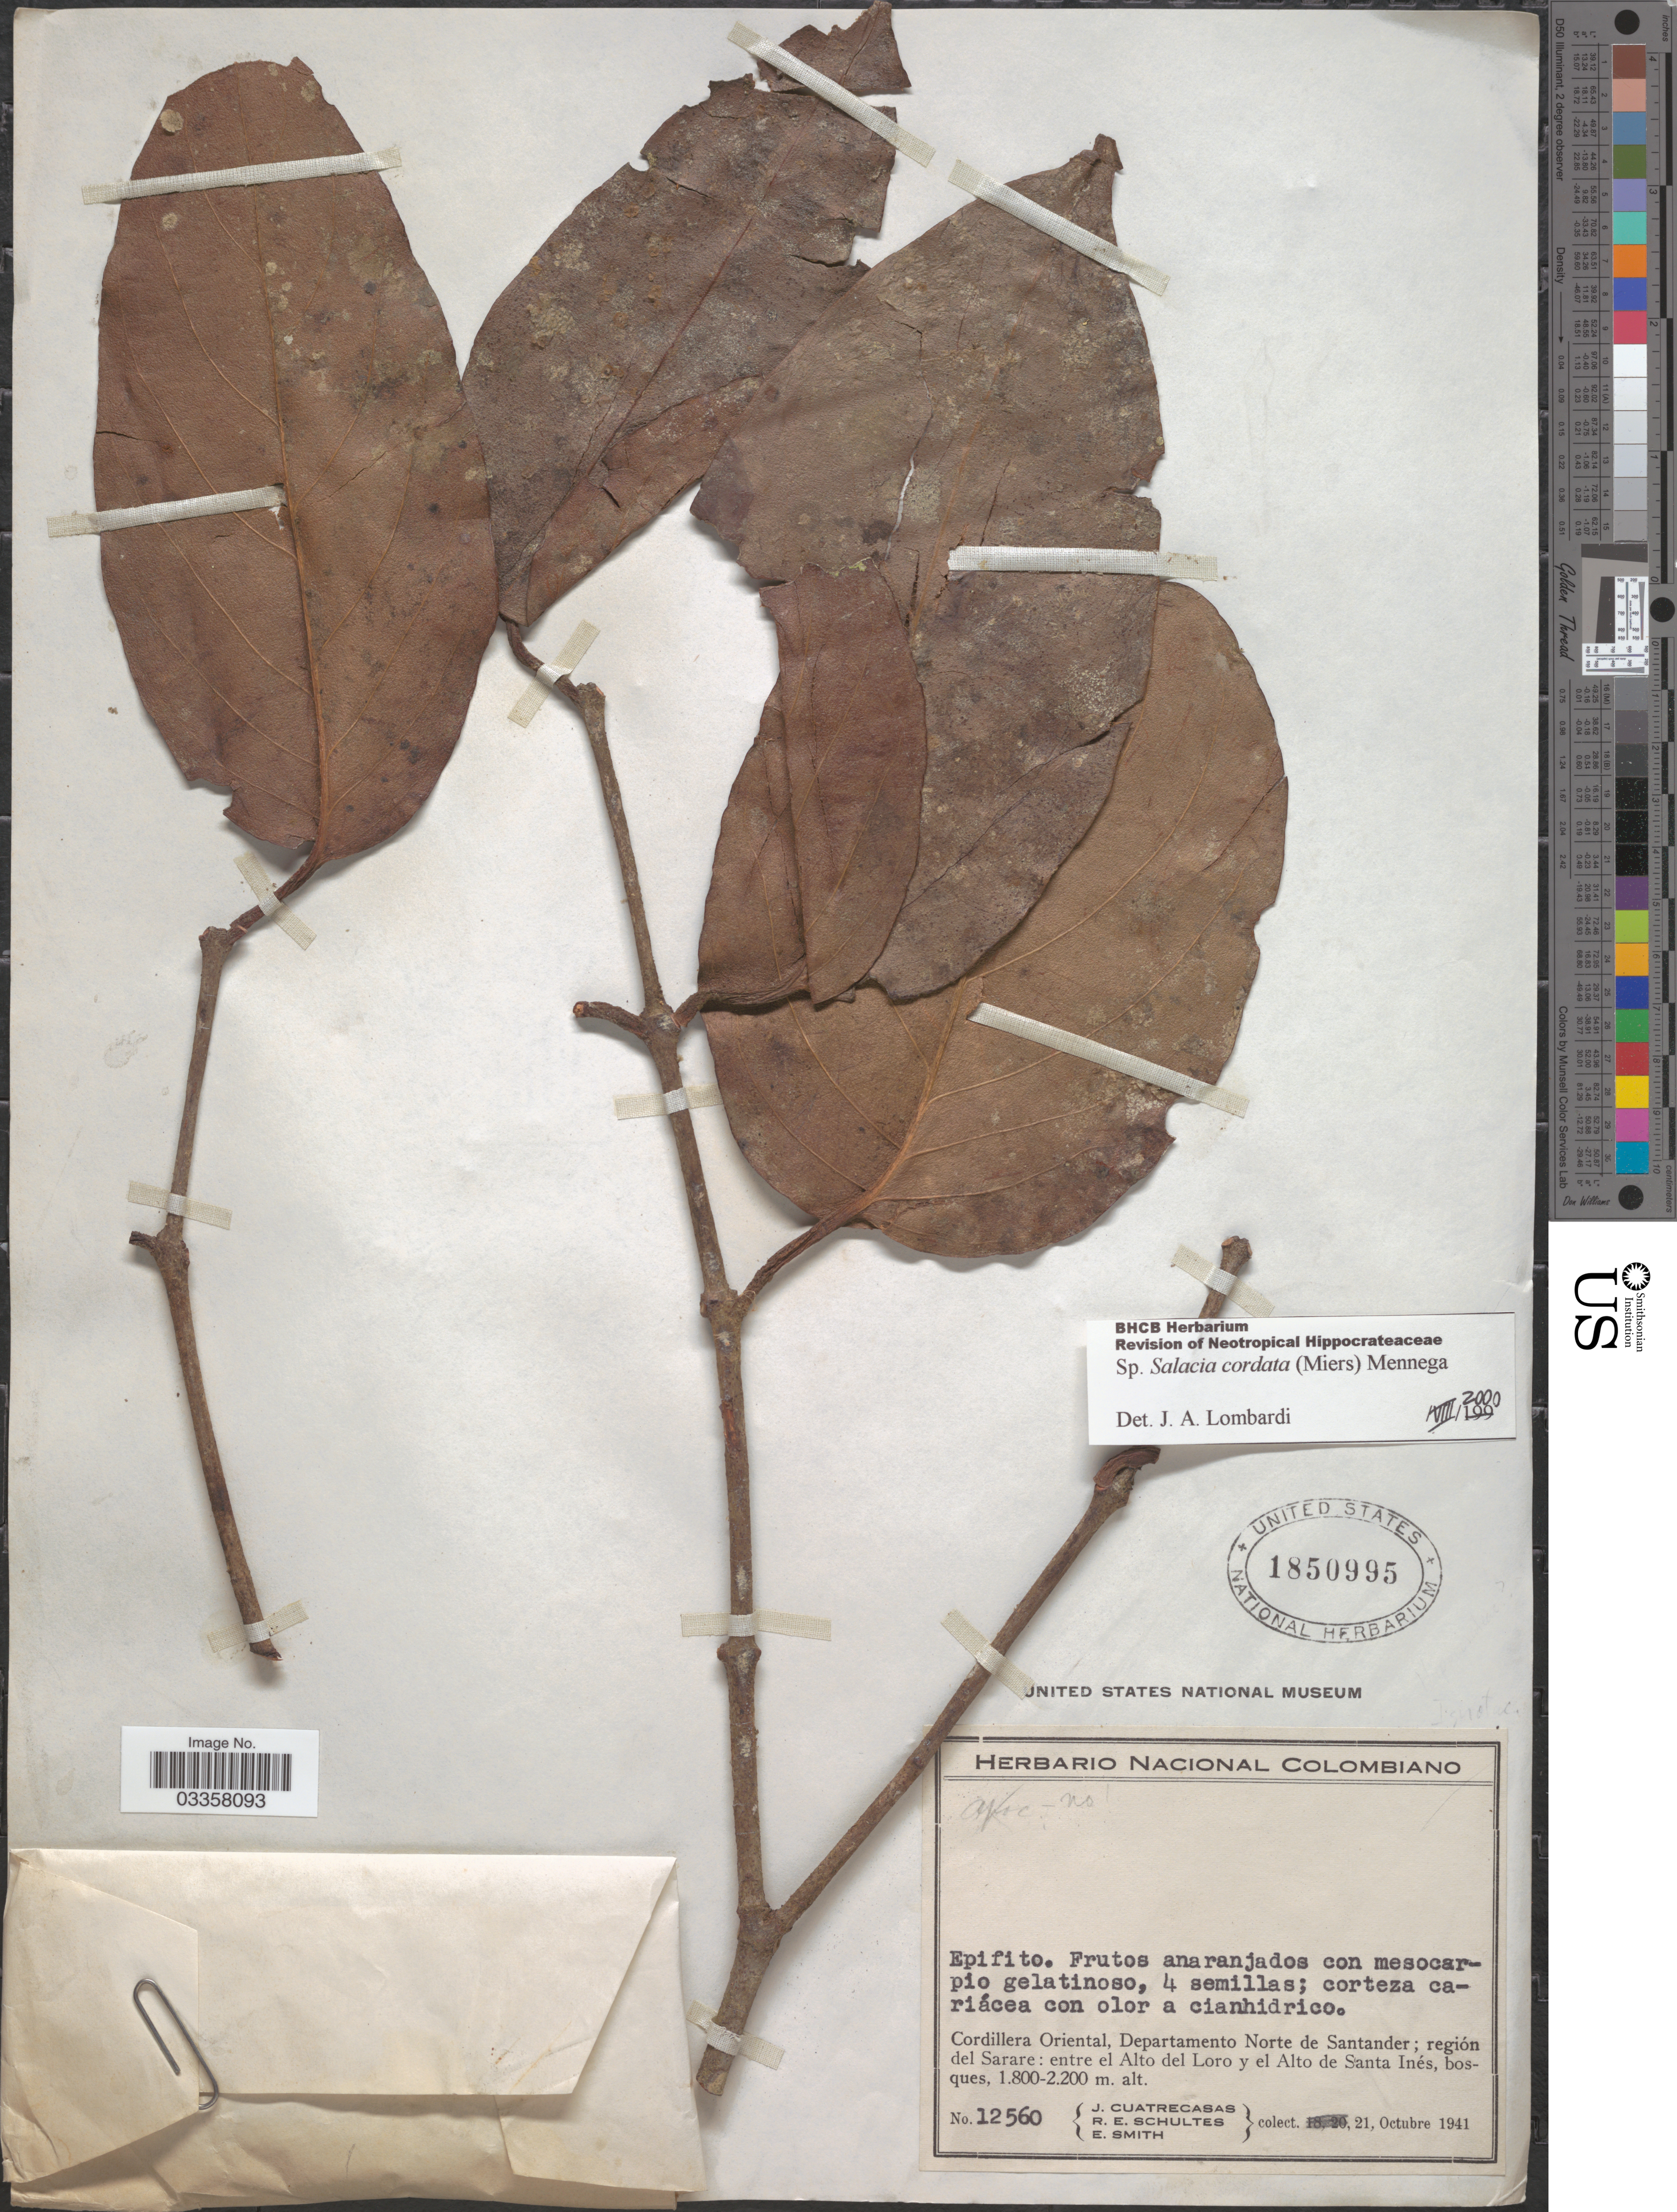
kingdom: Plantae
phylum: Tracheophyta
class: Magnoliopsida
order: Celastrales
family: Celastraceae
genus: Salacia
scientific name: Salacia cordata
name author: (Miers) Mennega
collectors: J. Cuatrecasas, R. E. Schultes & E. Smith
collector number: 12560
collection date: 1941-10-21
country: Colombia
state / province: Norte de Santander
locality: Cordillera Oriental, Departamento Norte de Santander; región del Sarare: entre el Alto del Loro y el Alto de Santa Inés.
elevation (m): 1800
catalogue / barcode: US 1850995